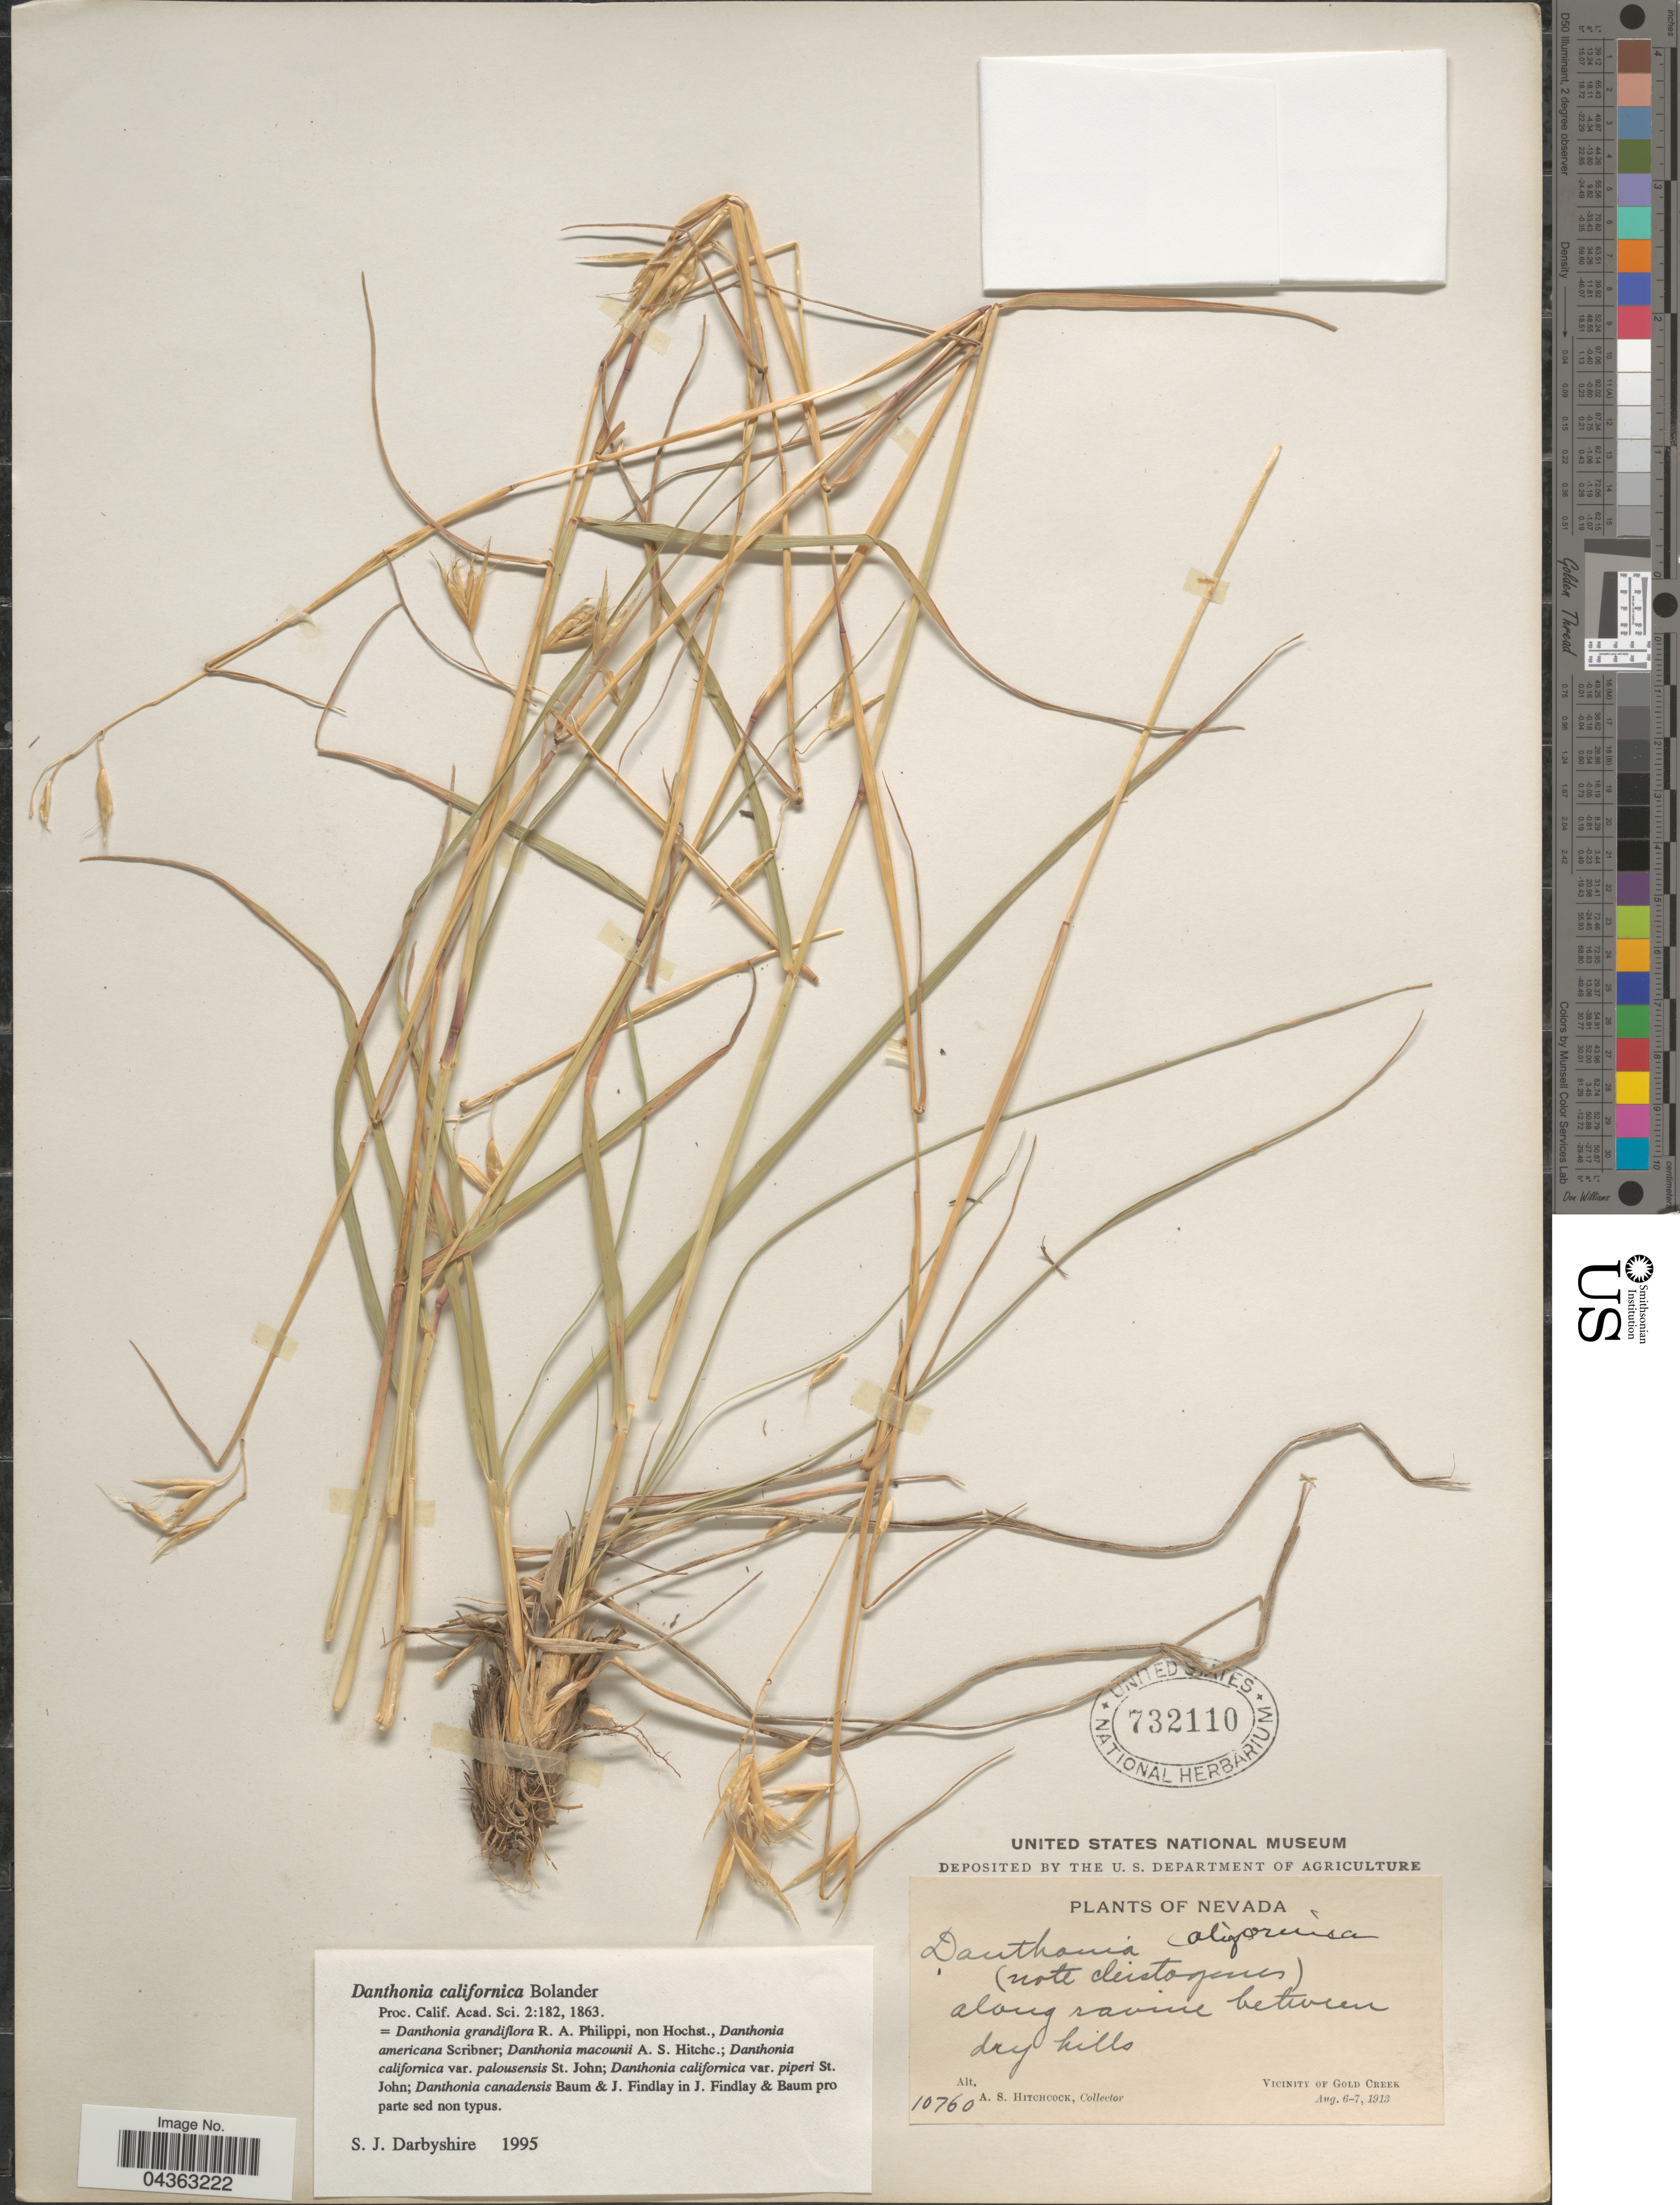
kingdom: Plantae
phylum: Tracheophyta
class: Liliopsida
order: Poales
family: Poaceae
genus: Danthonia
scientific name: Danthonia californica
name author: Bol.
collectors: A. S. Hitchcock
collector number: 10760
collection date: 1913-08-06/1913-08-07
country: United States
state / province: Nevada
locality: Along ravine between dry hills. Vicinity of Gold Creek.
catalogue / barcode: US 732110